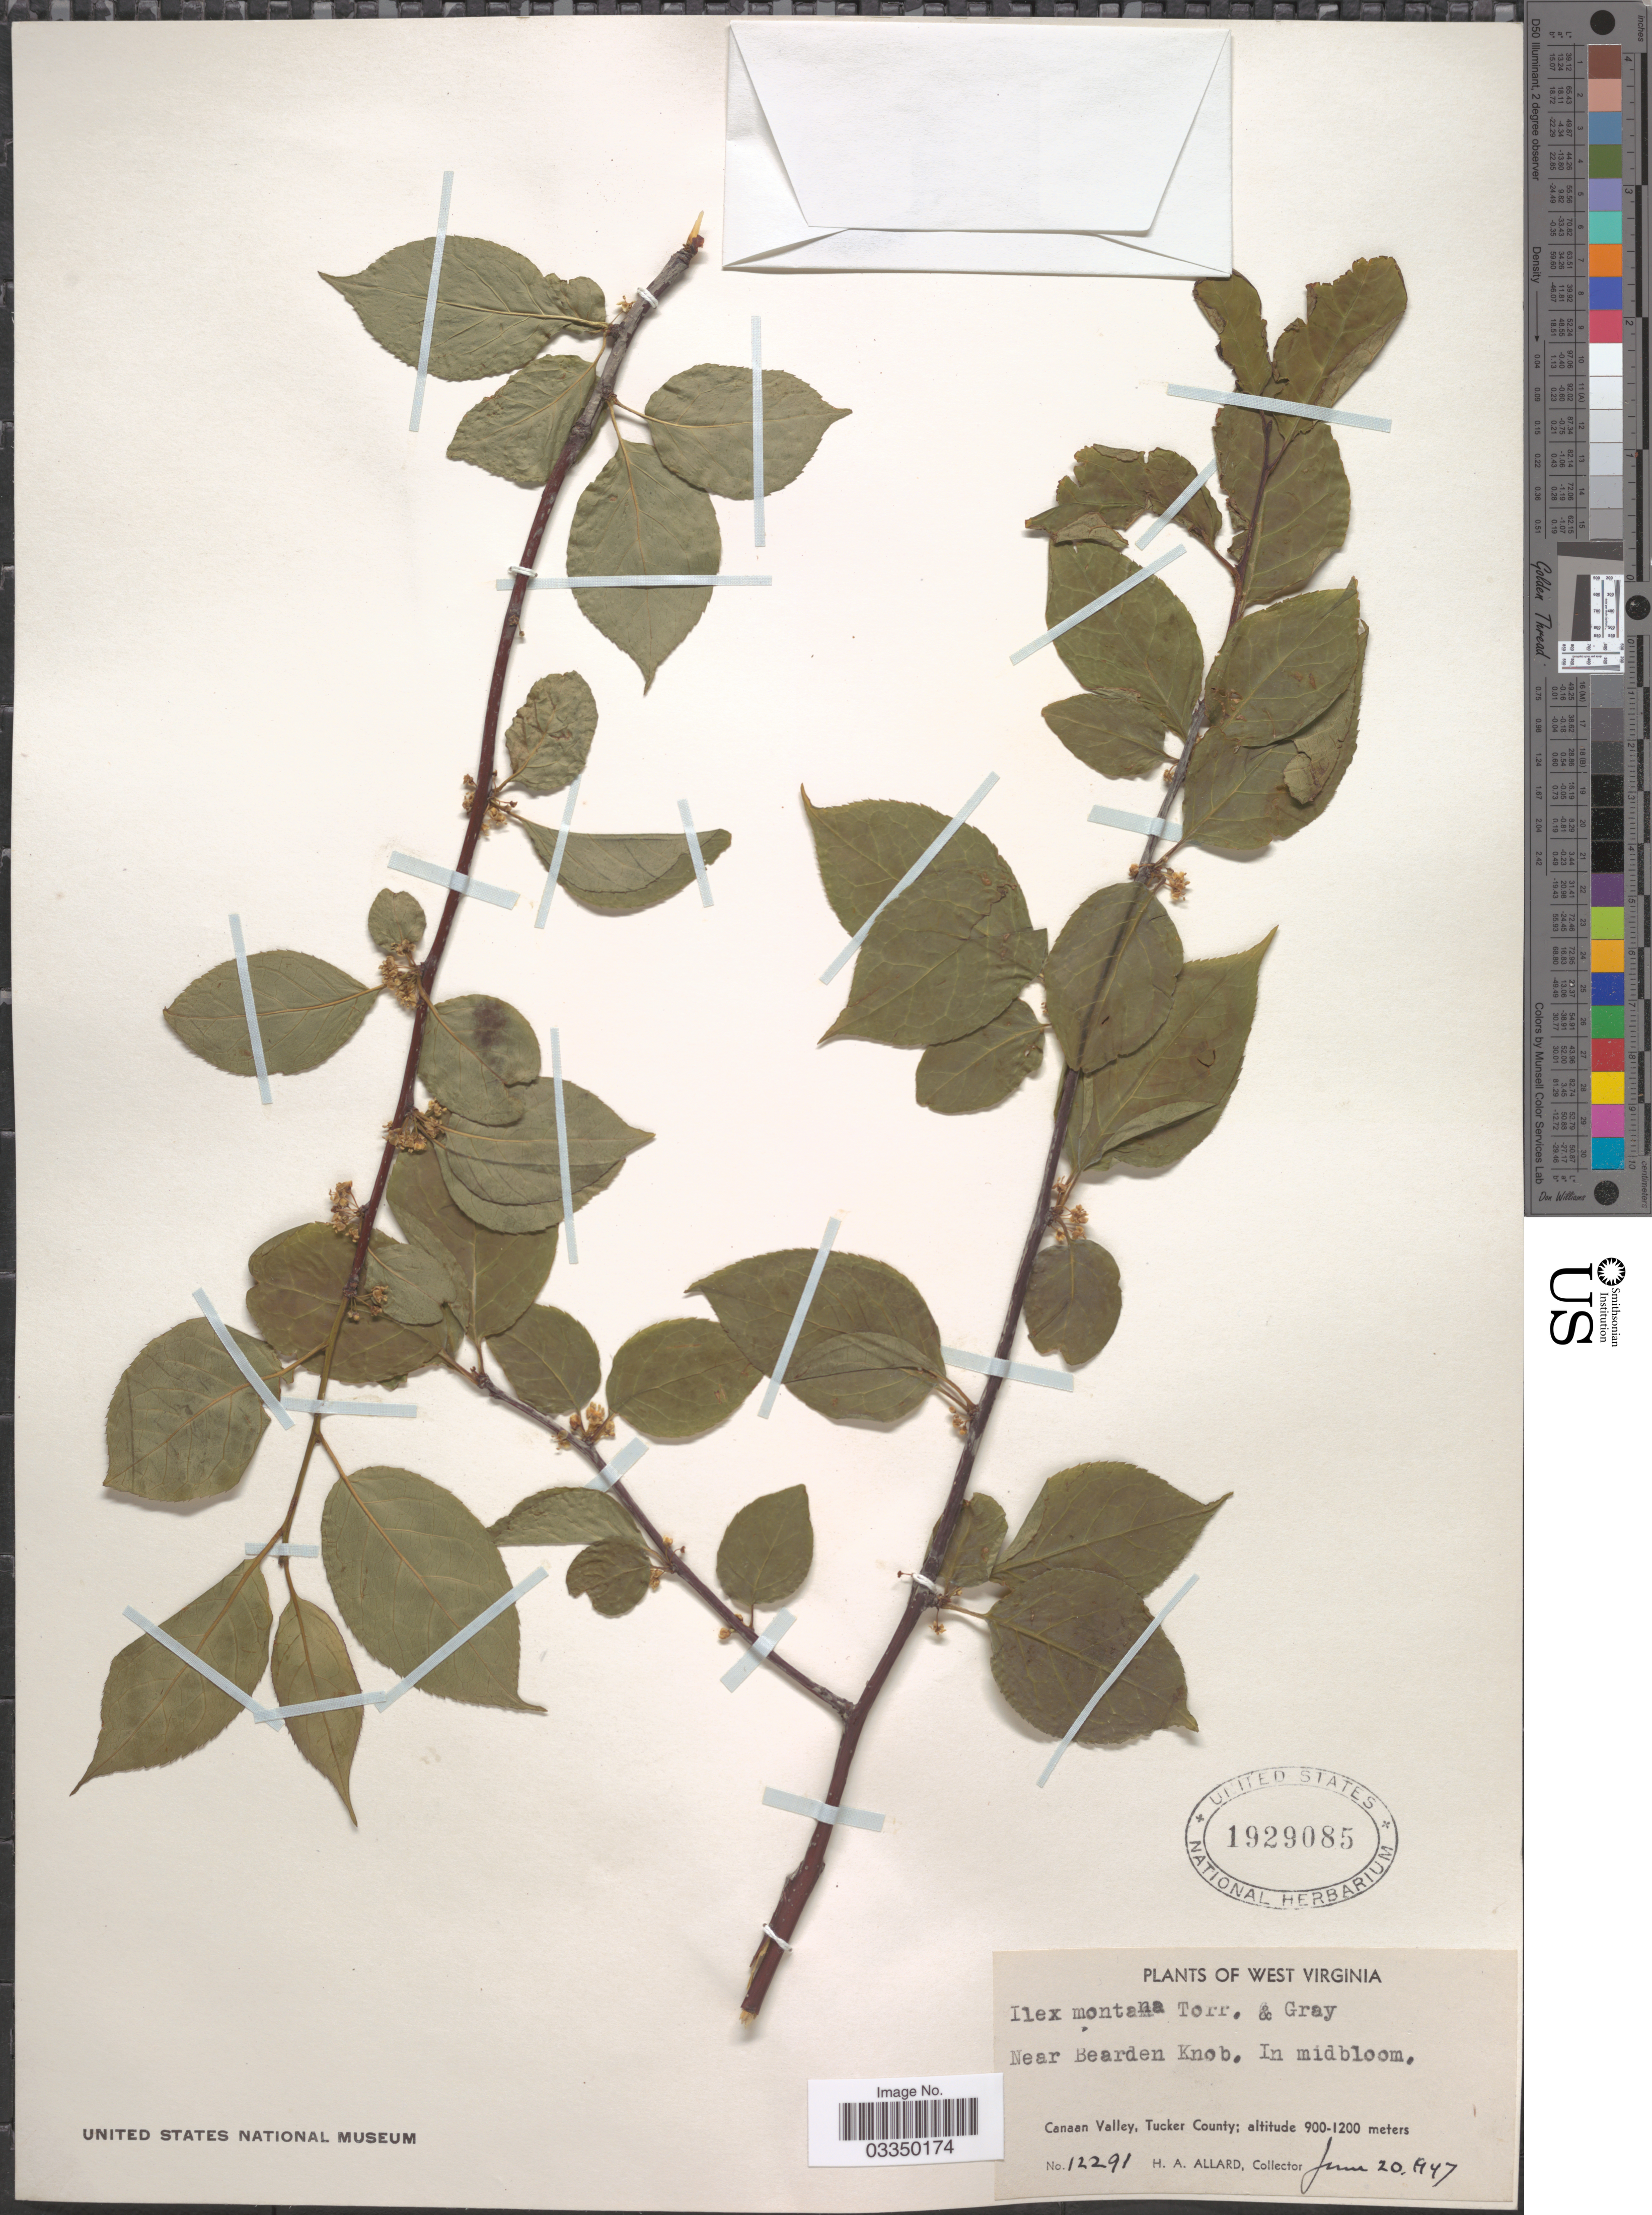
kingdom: Plantae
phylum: Tracheophyta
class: Magnoliopsida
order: Aquifoliales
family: Aquifoliaceae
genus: Ilex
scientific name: Ilex montana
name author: Torr. & A. Gray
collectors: H. A. Allard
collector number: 12291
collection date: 1947-06-20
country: United States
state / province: West Virginia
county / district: Tucker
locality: Near Bearden Knob. Canaan Valley, Tucker County.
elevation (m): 900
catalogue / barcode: US 1929085